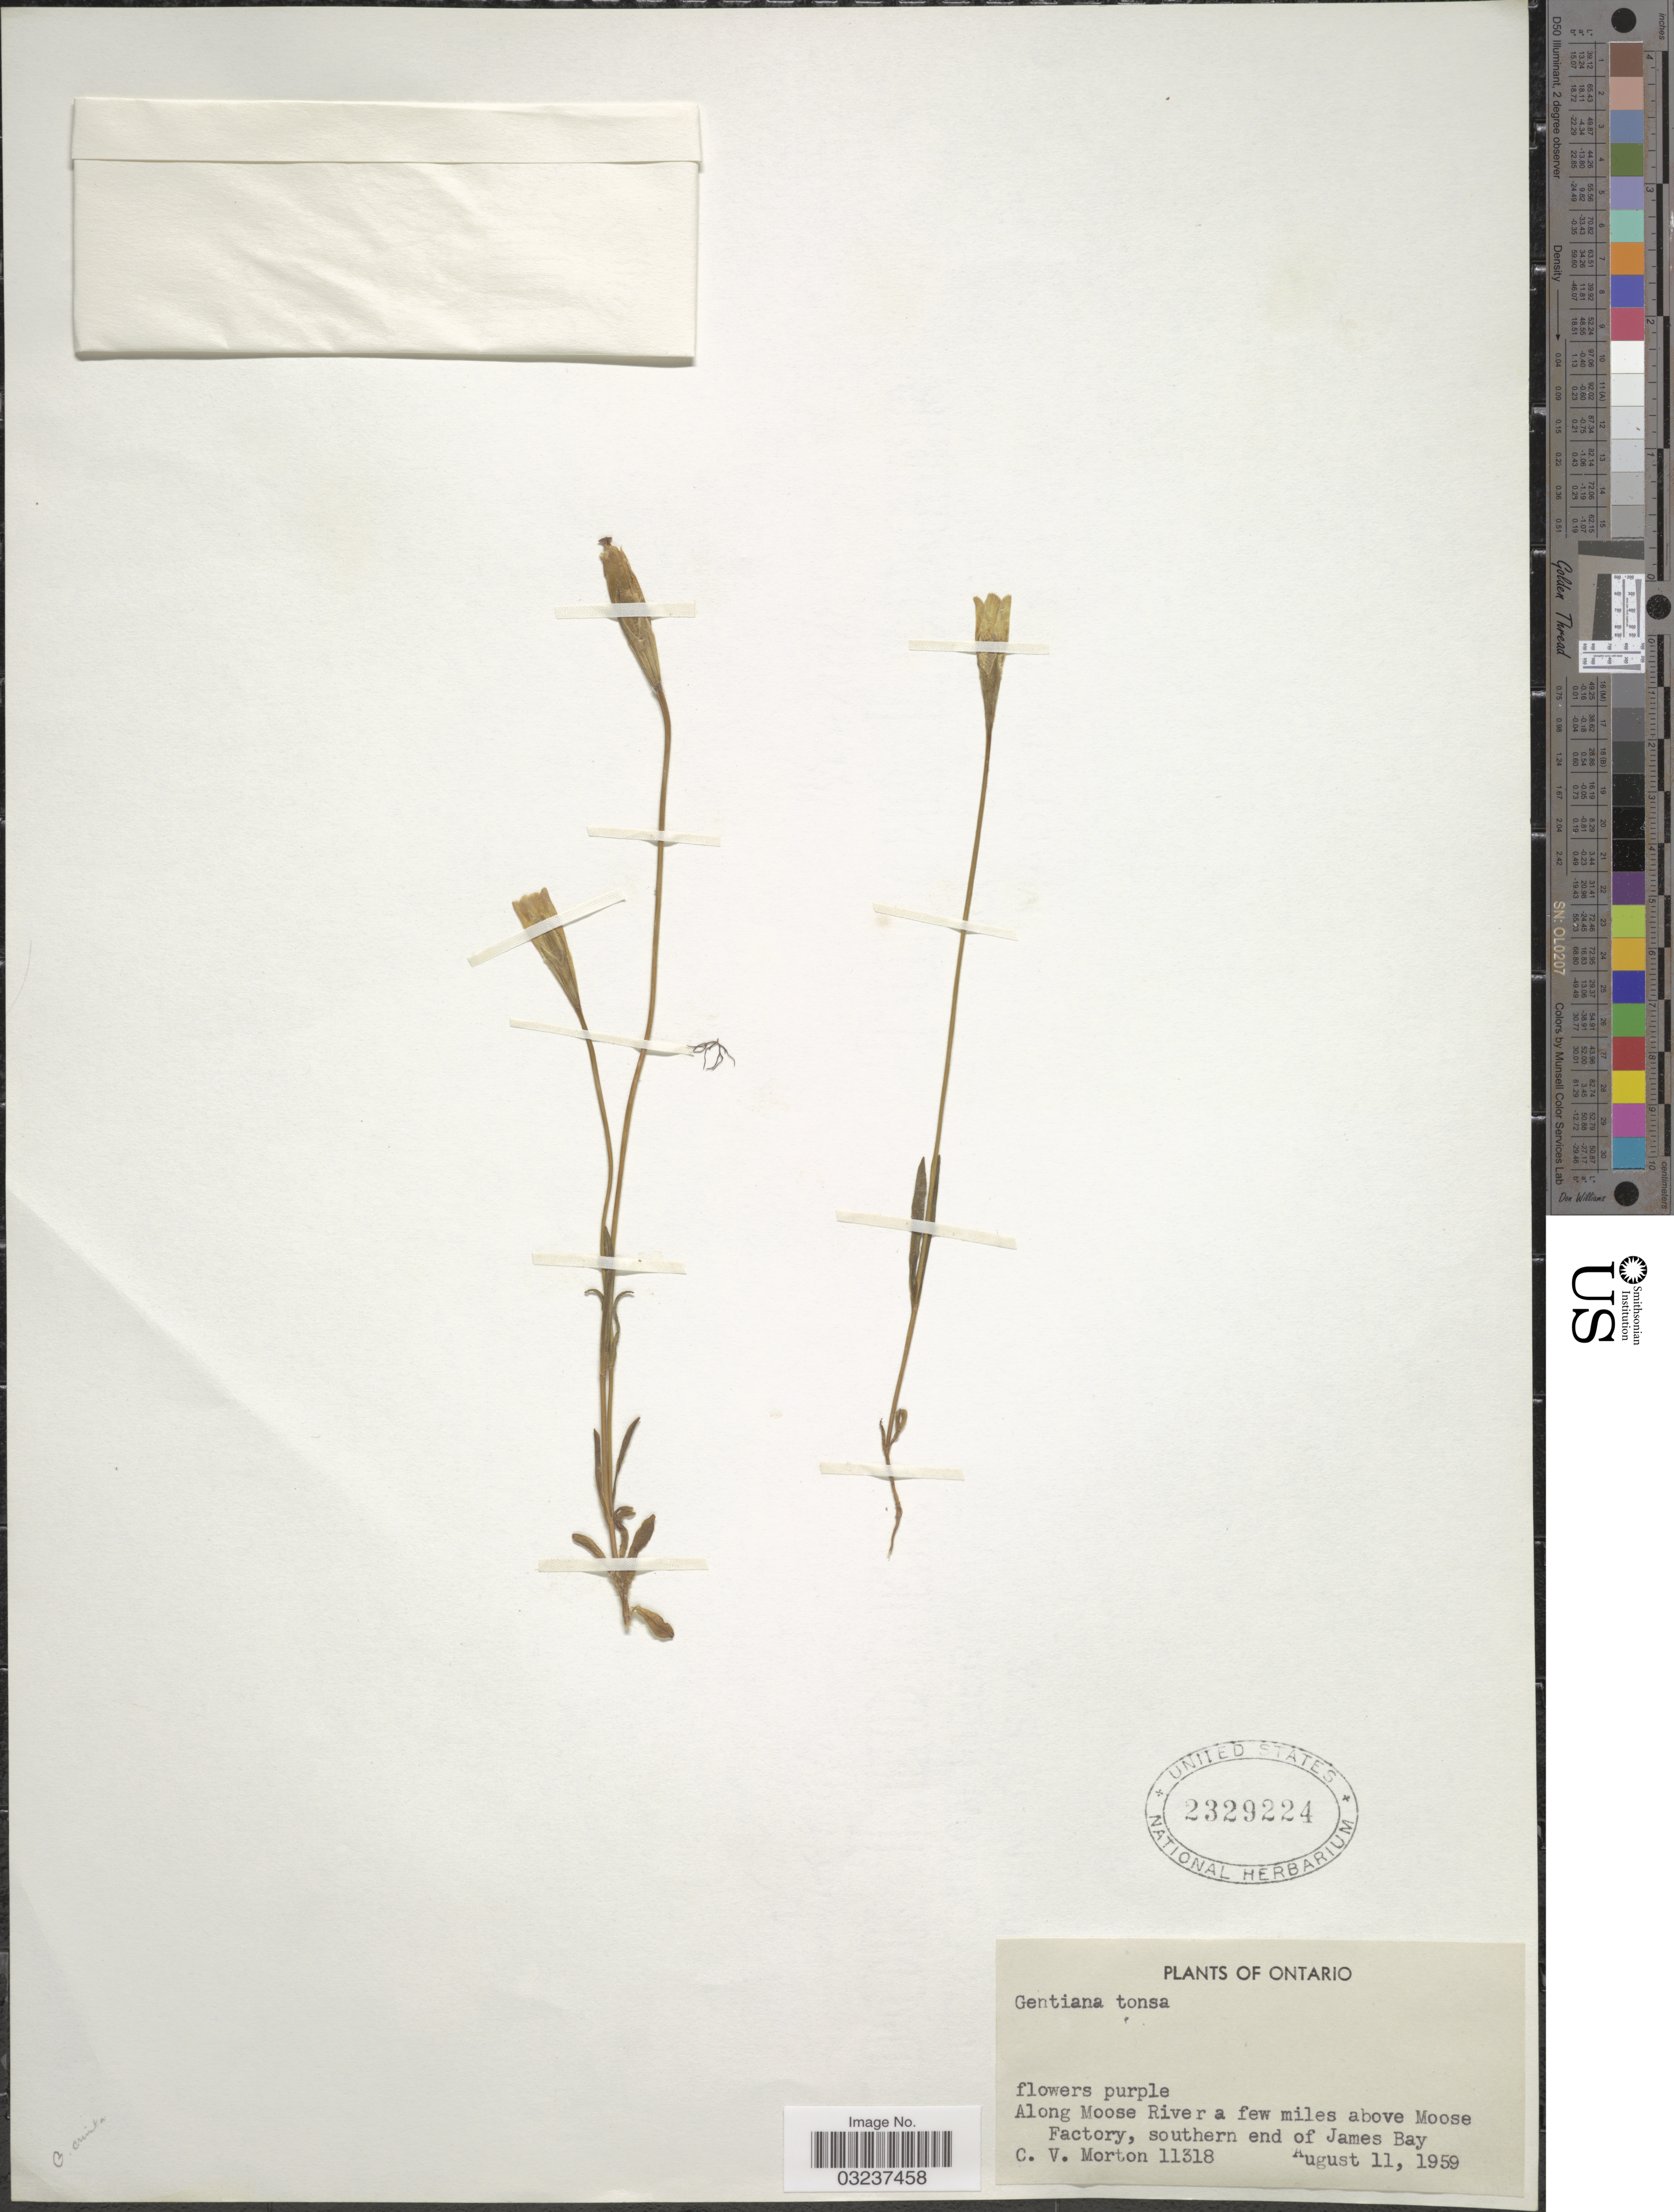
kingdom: Plantae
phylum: Tracheophyta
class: Magnoliopsida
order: Gentianales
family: Gentianaceae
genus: Gentianella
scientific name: Gentianella crinita subsp. macounii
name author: (Holm) J.M. Gillett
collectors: C. V. Morton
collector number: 11318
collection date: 1959-08-11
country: Canada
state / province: Ontario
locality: Along Moose River a few miles above Moose Factory, southern end of James Bay.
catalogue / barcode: US 2329224